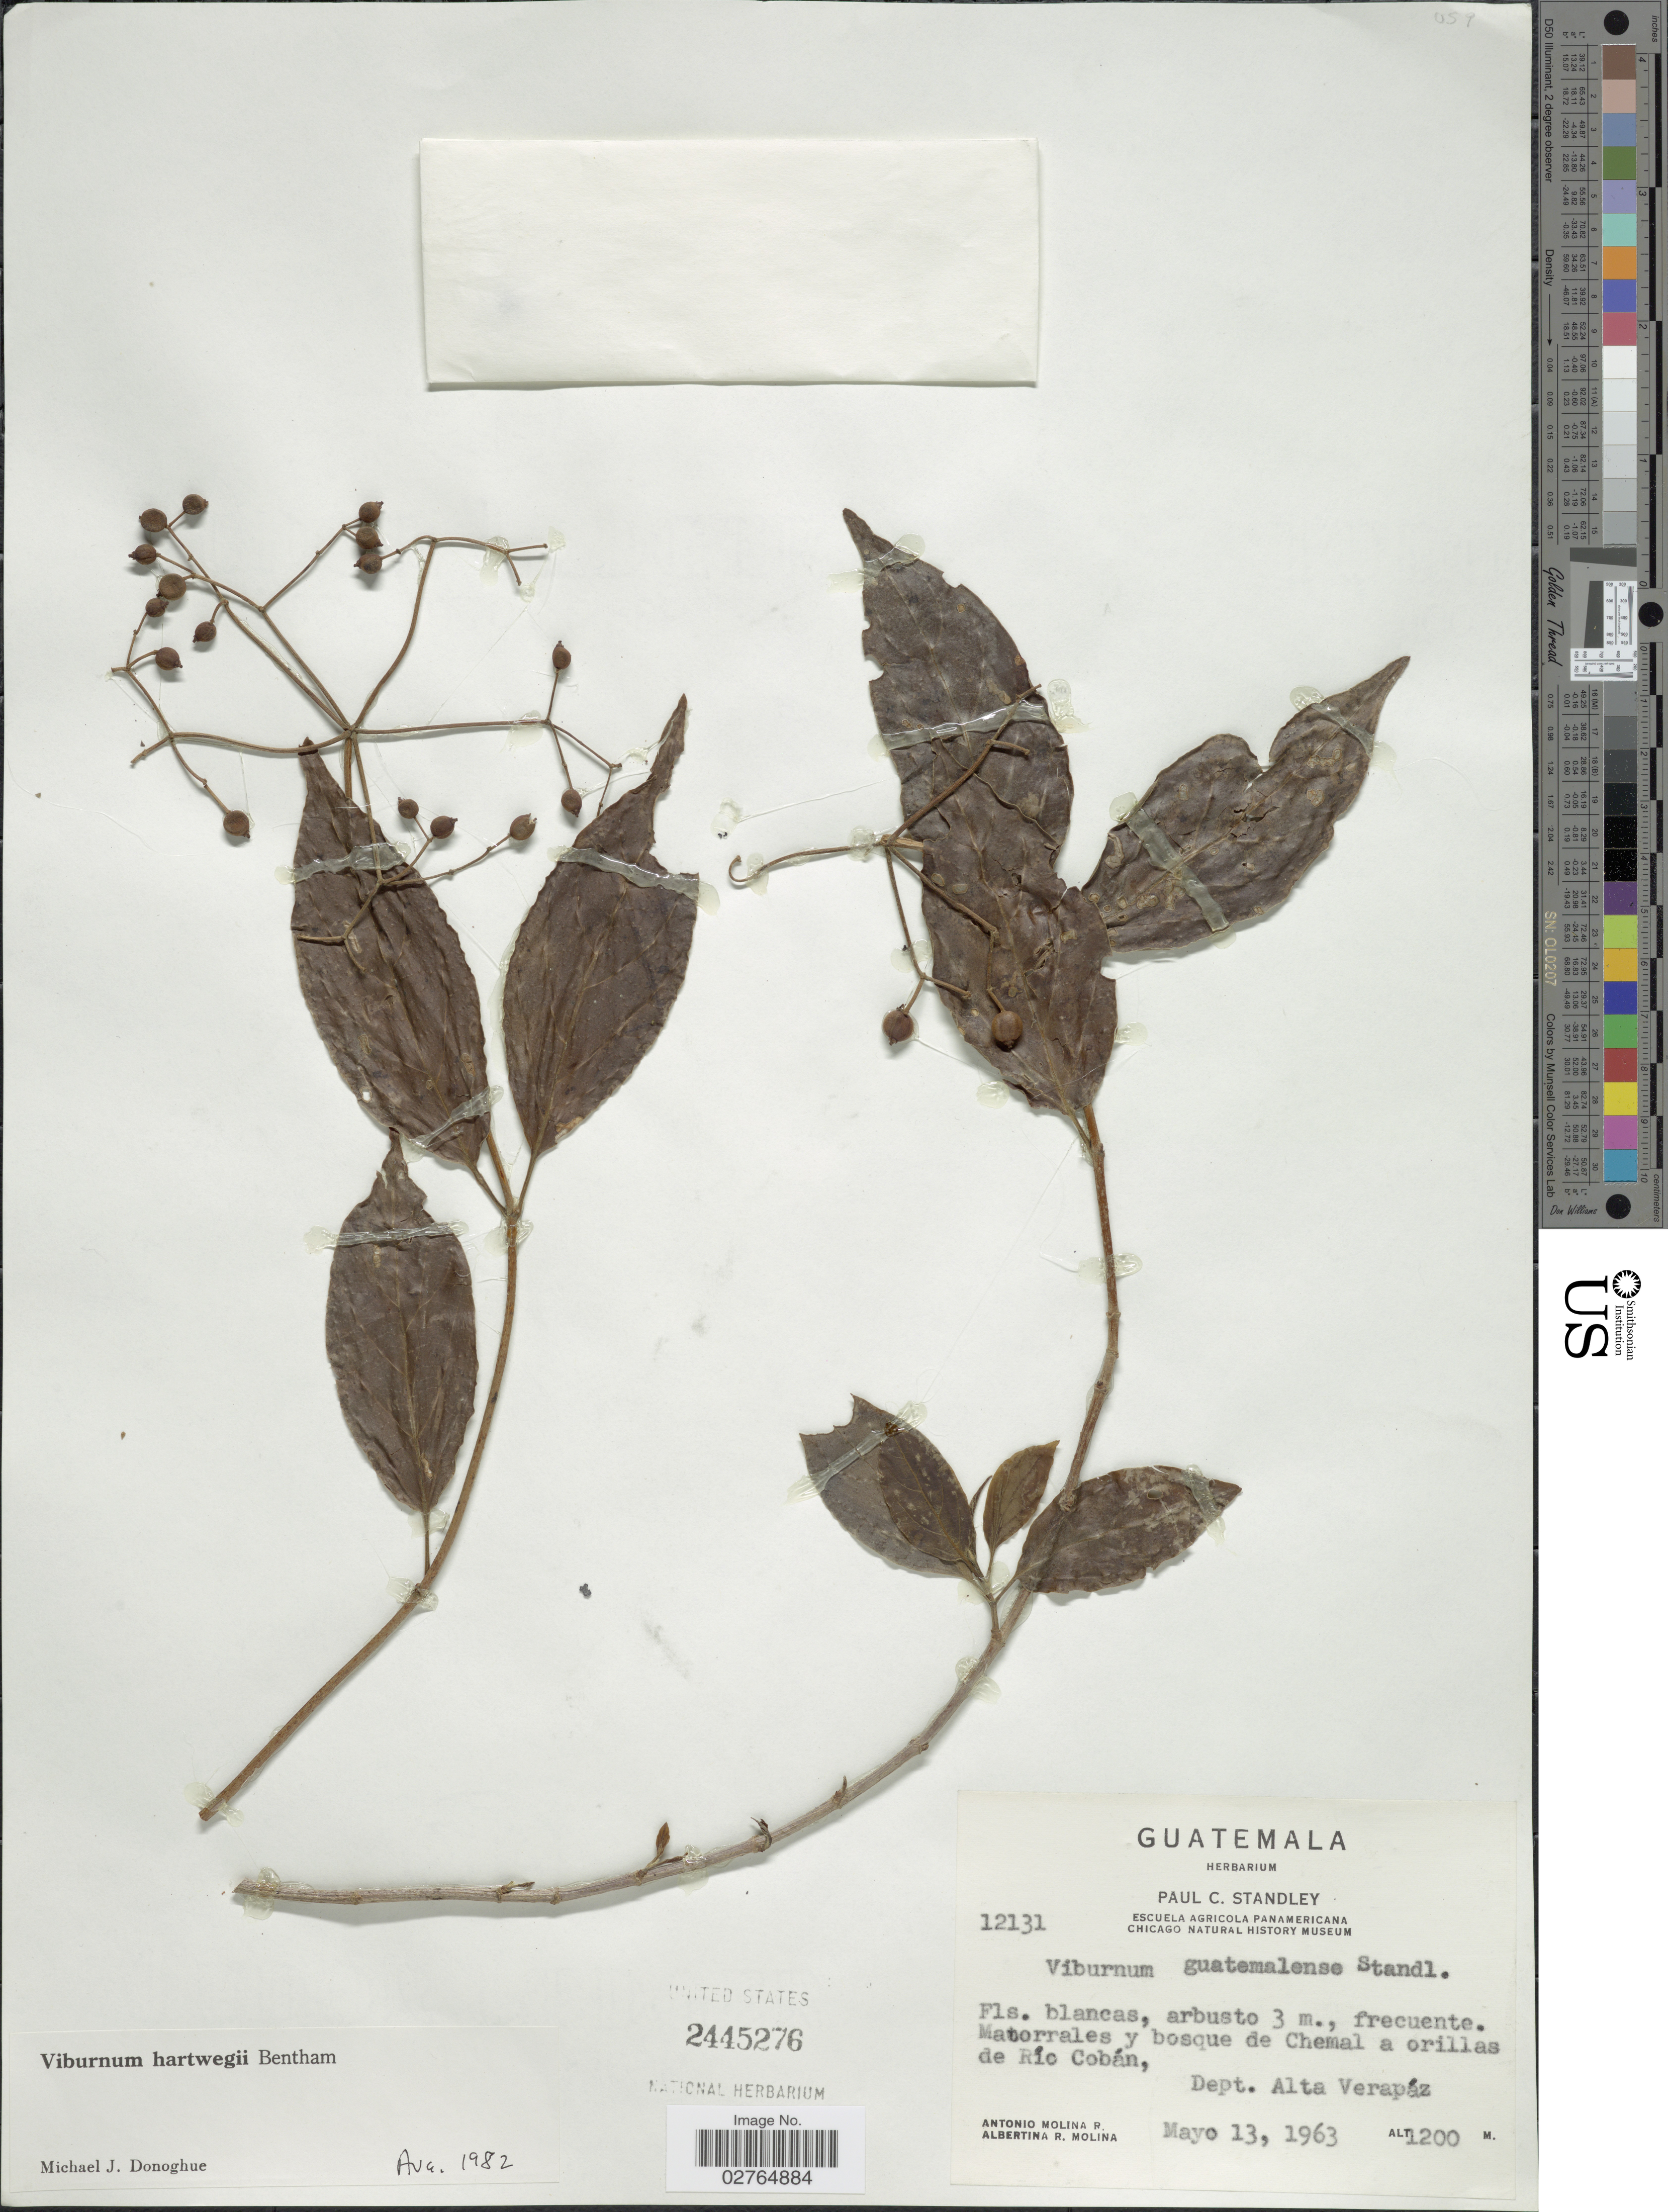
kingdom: Plantae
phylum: Tracheophyta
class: Magnoliopsida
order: Dipsacales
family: Viburnaceae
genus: Viburnum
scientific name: Viburnum hartwegii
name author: Benth.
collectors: A. Molina R. & A. R. Molina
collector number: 12131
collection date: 1963-05-13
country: Guatemala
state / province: Alta Verapaz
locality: Matorrales y bosque de Chemal a orillas de Río Cobán, Dept. Alta Verapáz.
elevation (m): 1200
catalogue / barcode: US 2445276